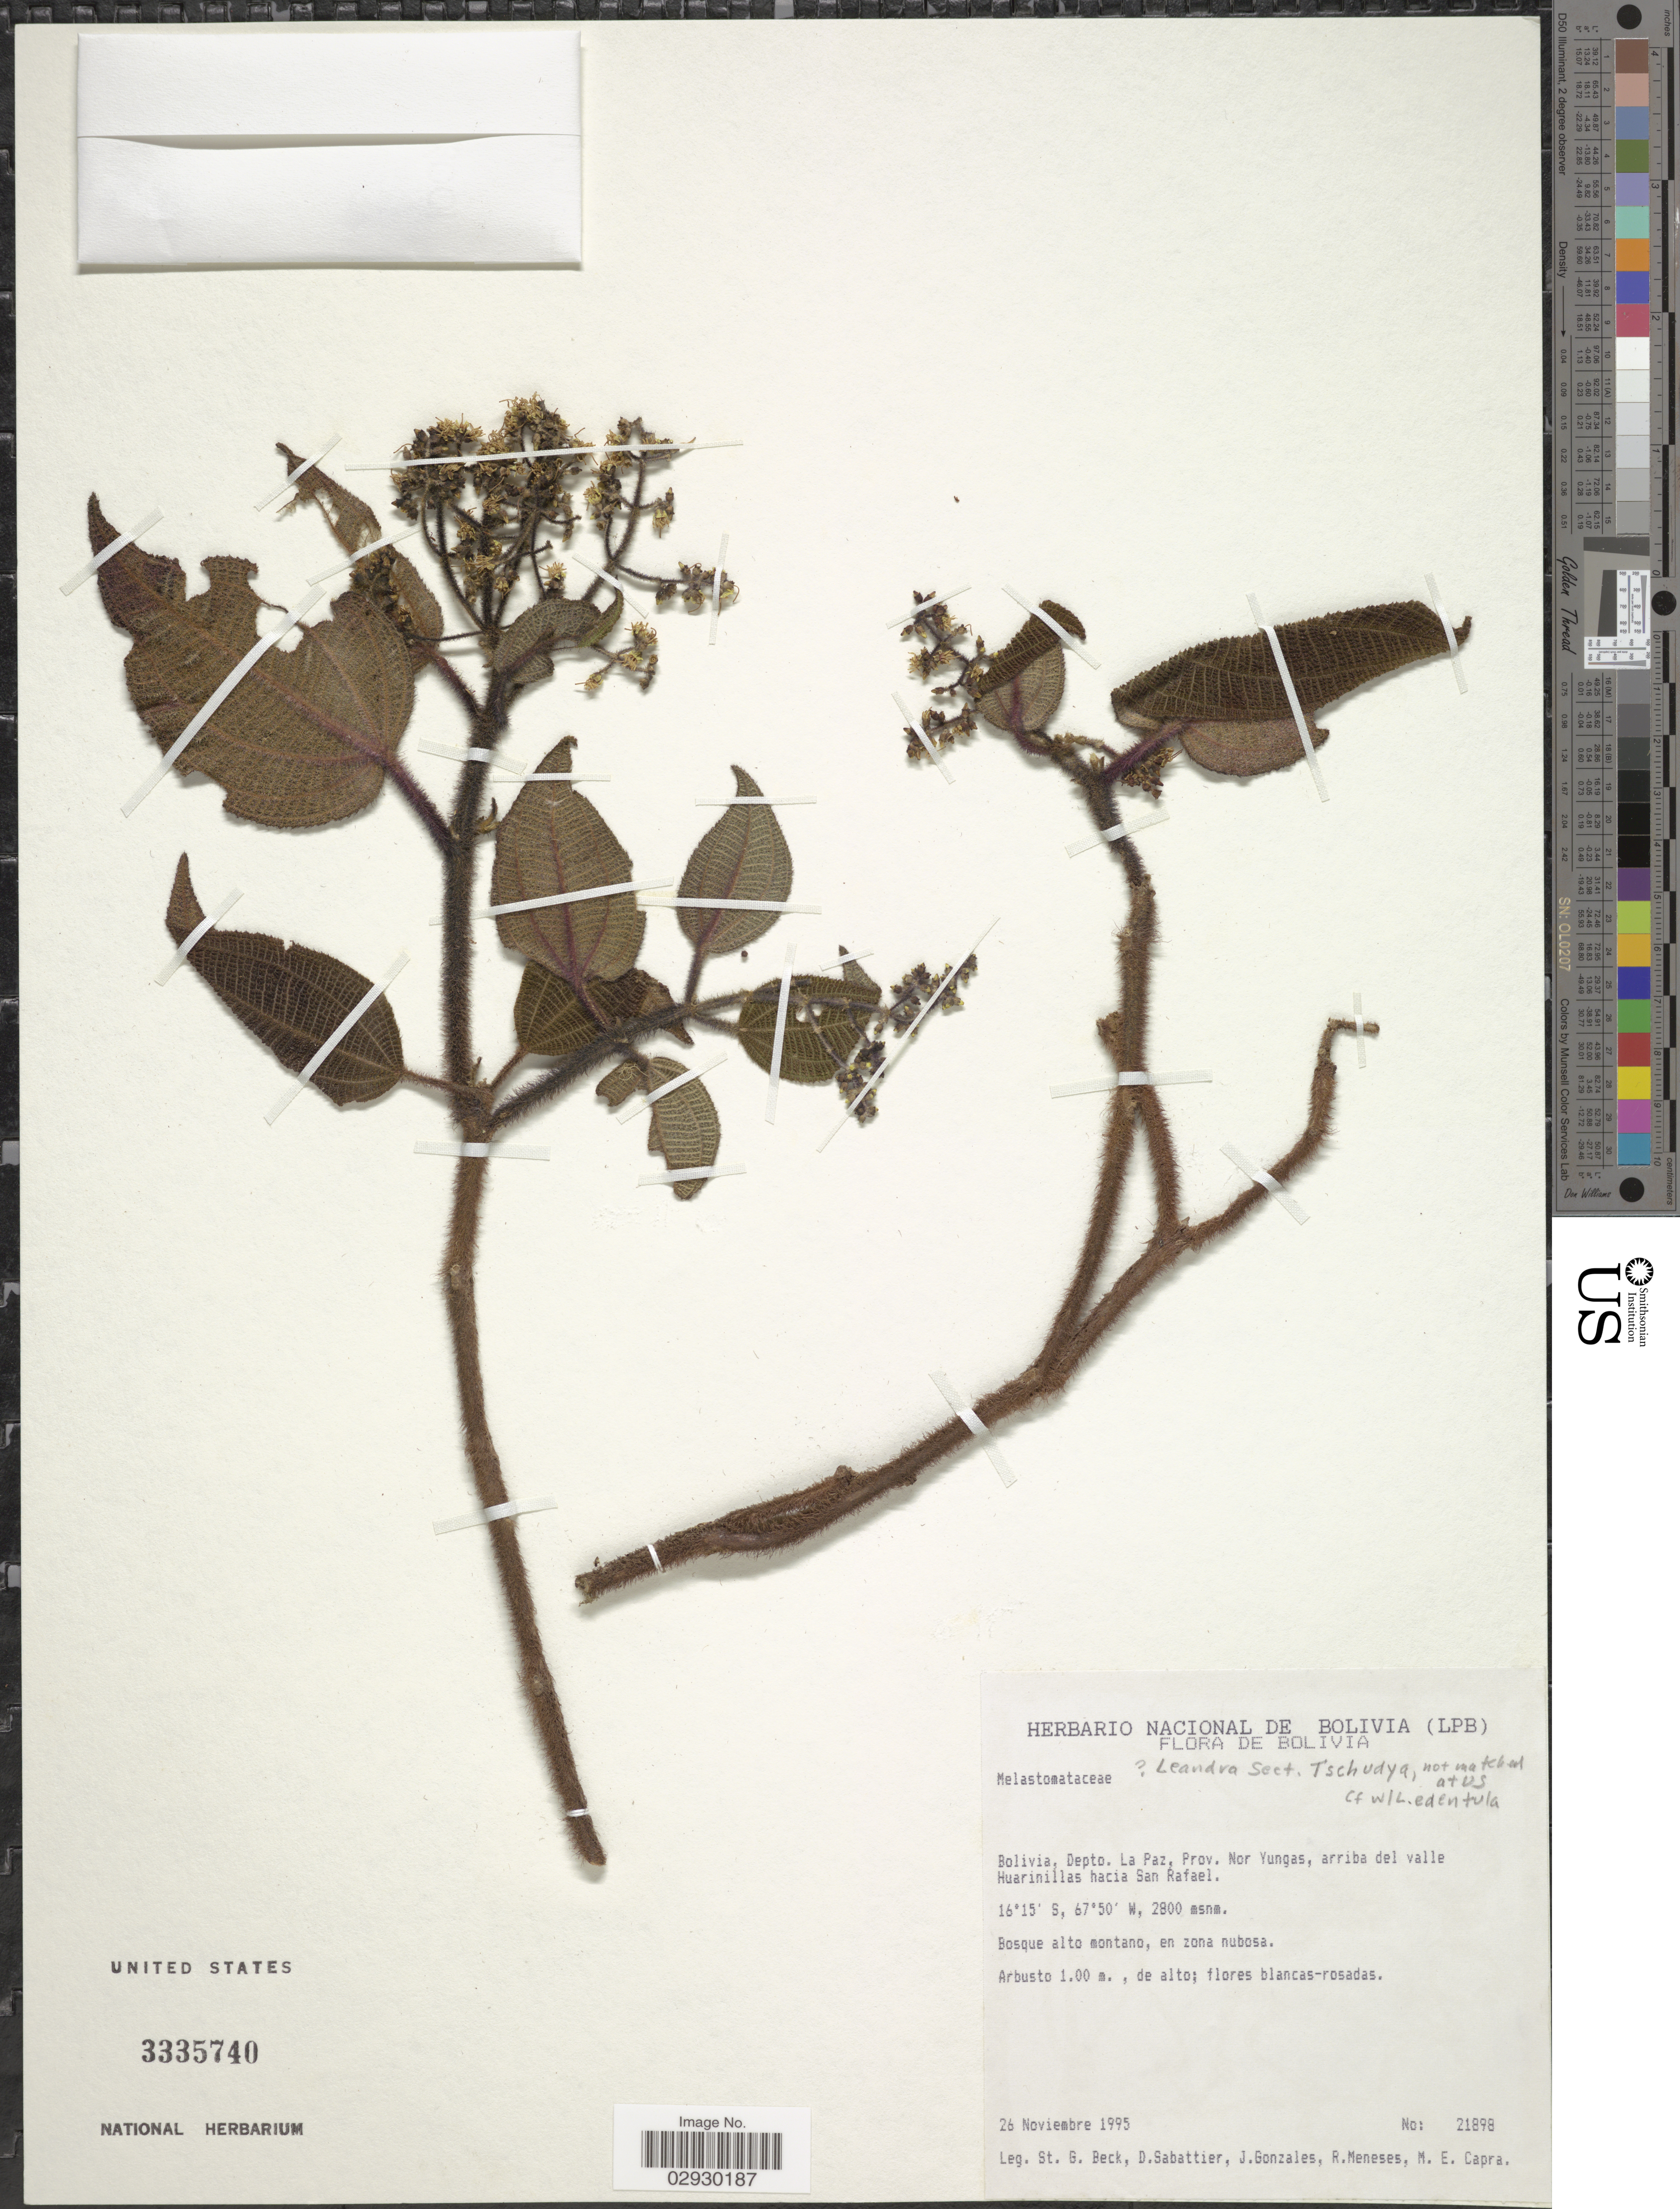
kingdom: Plantae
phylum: Tracheophyta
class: Magnoliopsida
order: Myrtales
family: Melastomataceae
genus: Leandra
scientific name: Leandra sp.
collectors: S. G. Beck, D. Sabattier, J. Gonzales, R. I. Meneses & M. Capra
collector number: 21898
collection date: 1995-11-26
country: Bolivia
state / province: La Paz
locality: Depto. La Paz, Prov. Nor Yungas, arriba del valle Huarinillas hacia San Rafael.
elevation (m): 2800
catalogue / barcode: US 3335740